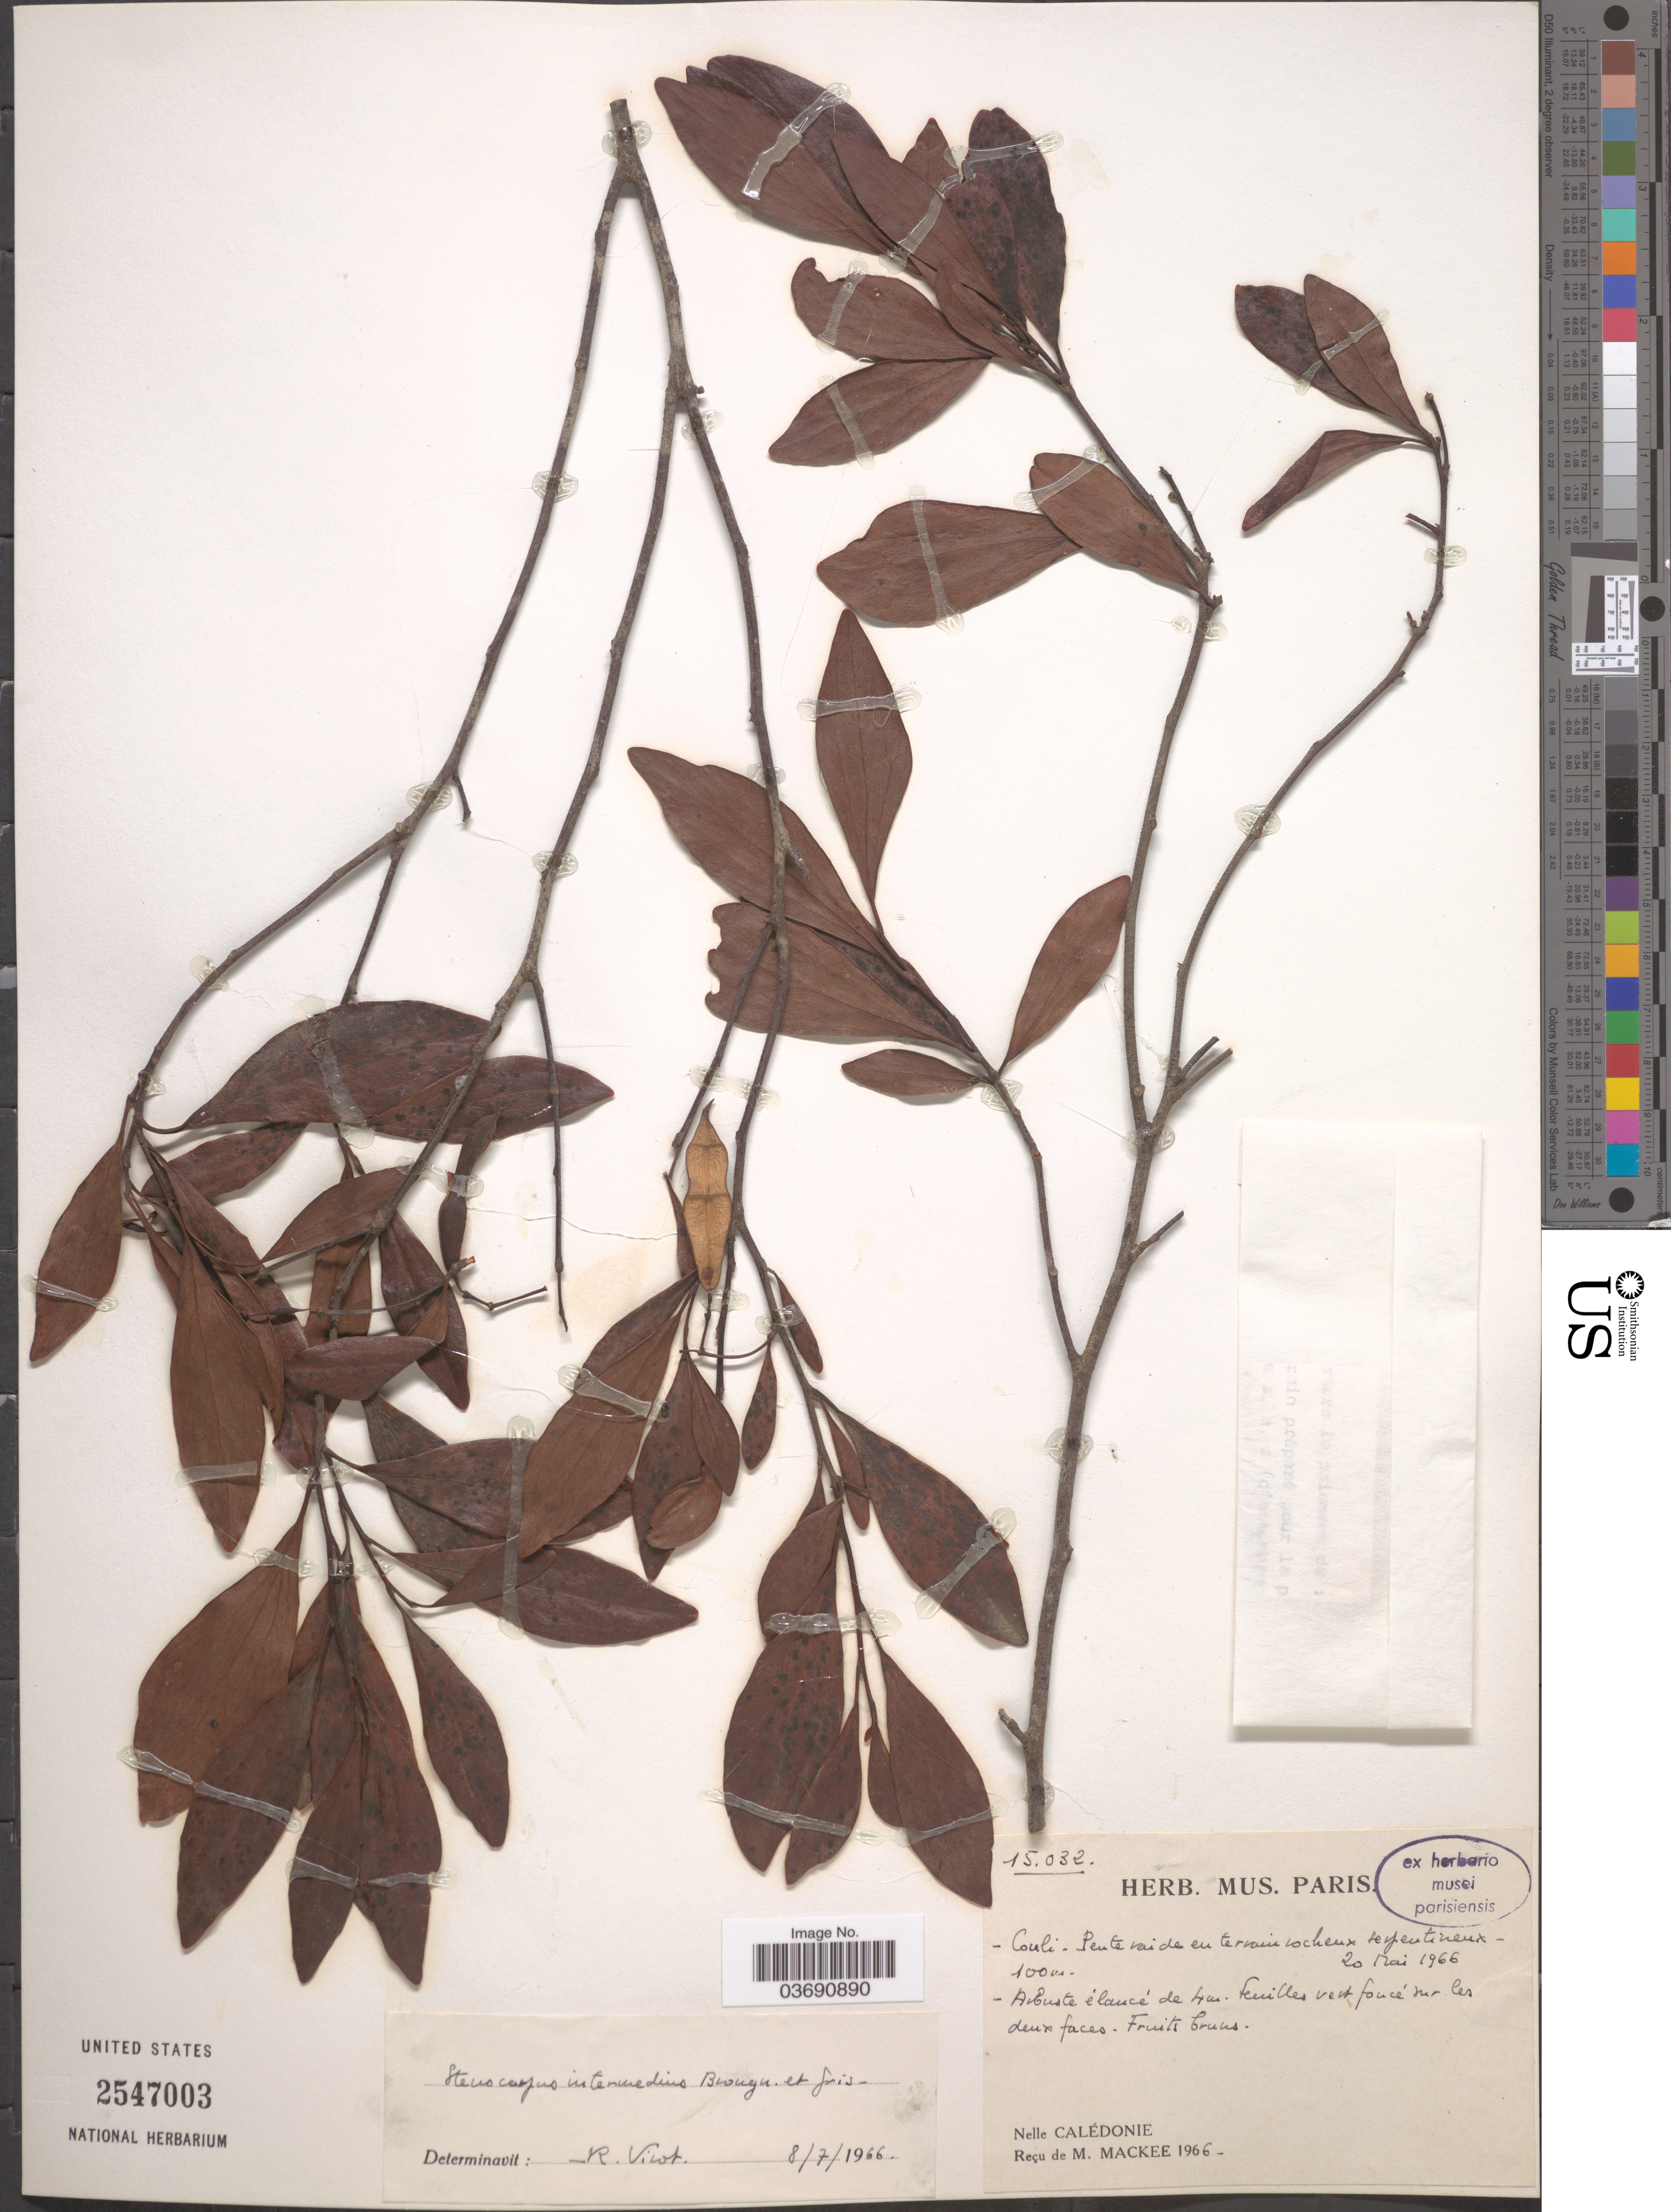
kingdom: Plantae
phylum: Tracheophyta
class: Magnoliopsida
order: Proteales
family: Proteaceae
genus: Stenocarpus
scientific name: Stenocarpus intermedius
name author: Brongn. & Gris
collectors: M. Mackee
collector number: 15032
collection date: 1966-05-20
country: New Caledonia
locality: Couli. Nelle Calédonie.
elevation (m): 100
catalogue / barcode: US 2547003